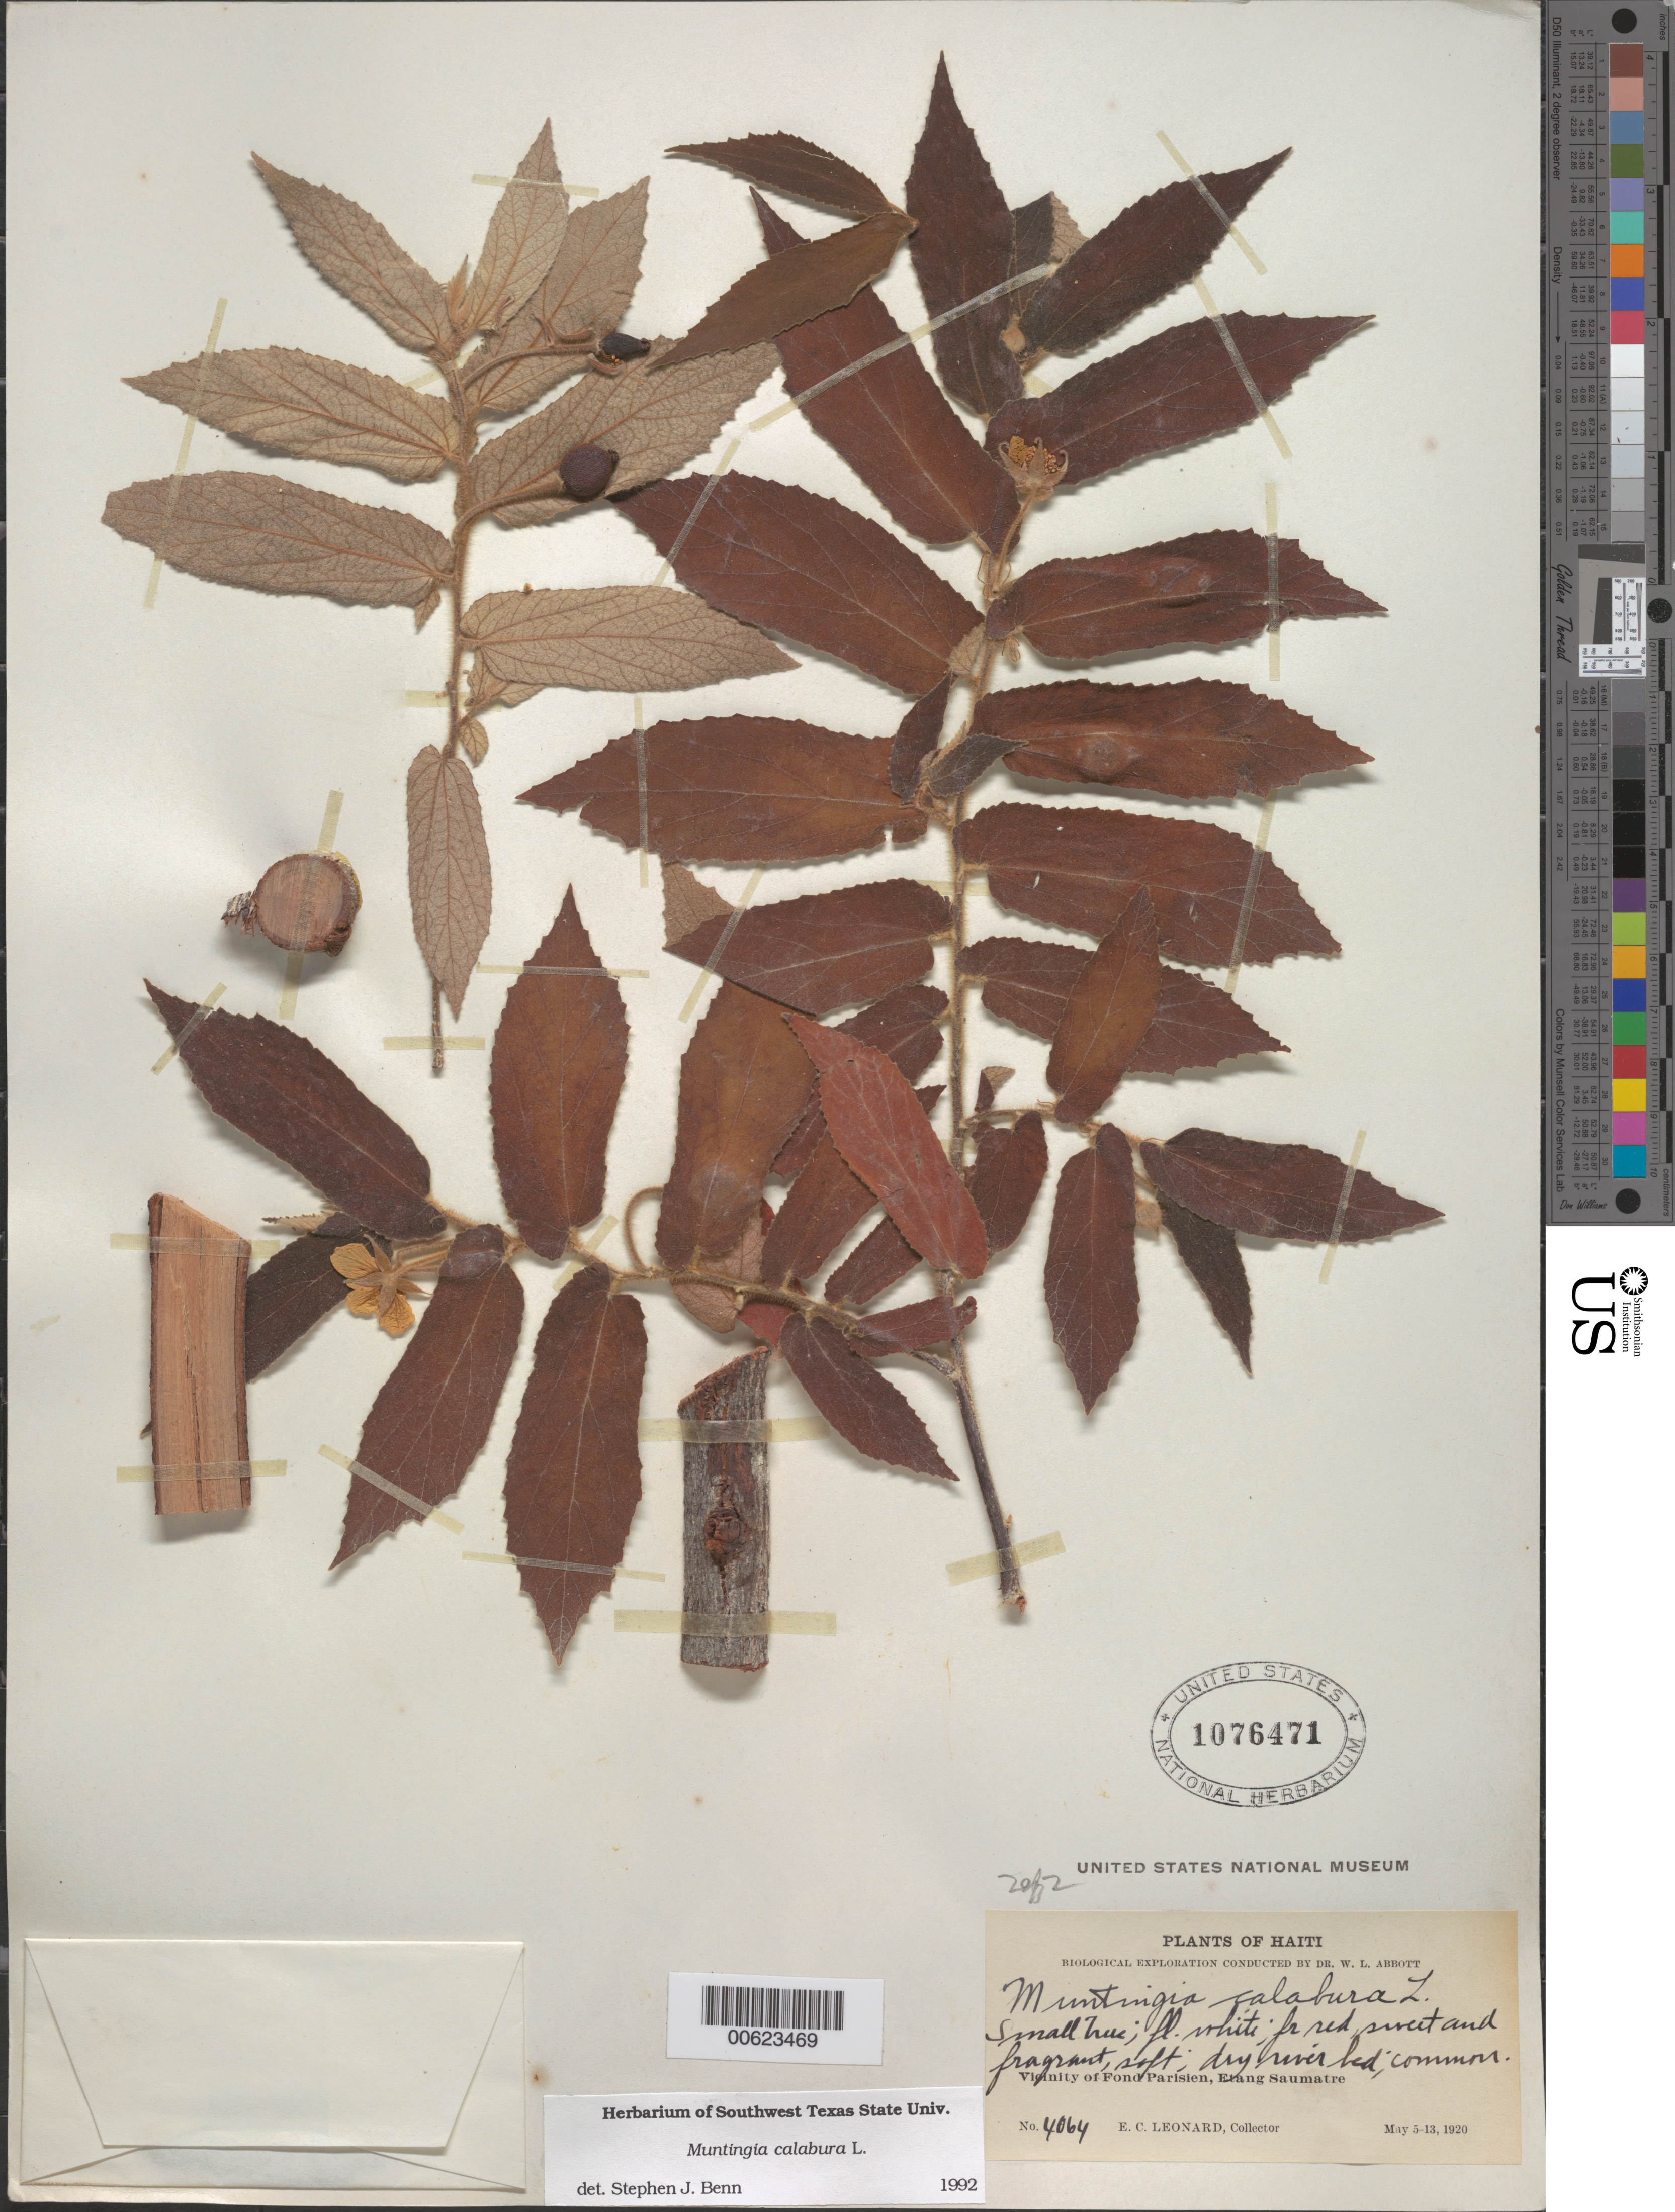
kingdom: Plantae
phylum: Tracheophyta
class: Magnoliopsida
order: Malvales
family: Muntingiaceae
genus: Muntingia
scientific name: Muntingia calabura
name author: L.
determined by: Benn, S. J.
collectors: E. C. Leonard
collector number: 4064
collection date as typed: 05 May 1920 to 13 May 1920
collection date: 1920-05-05/1920-05-13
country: Haiti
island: Hispaniola Island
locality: Vicinity of Fond Parisien, Etang Saumatre.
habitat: Dry river bed, common.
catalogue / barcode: US 1076471